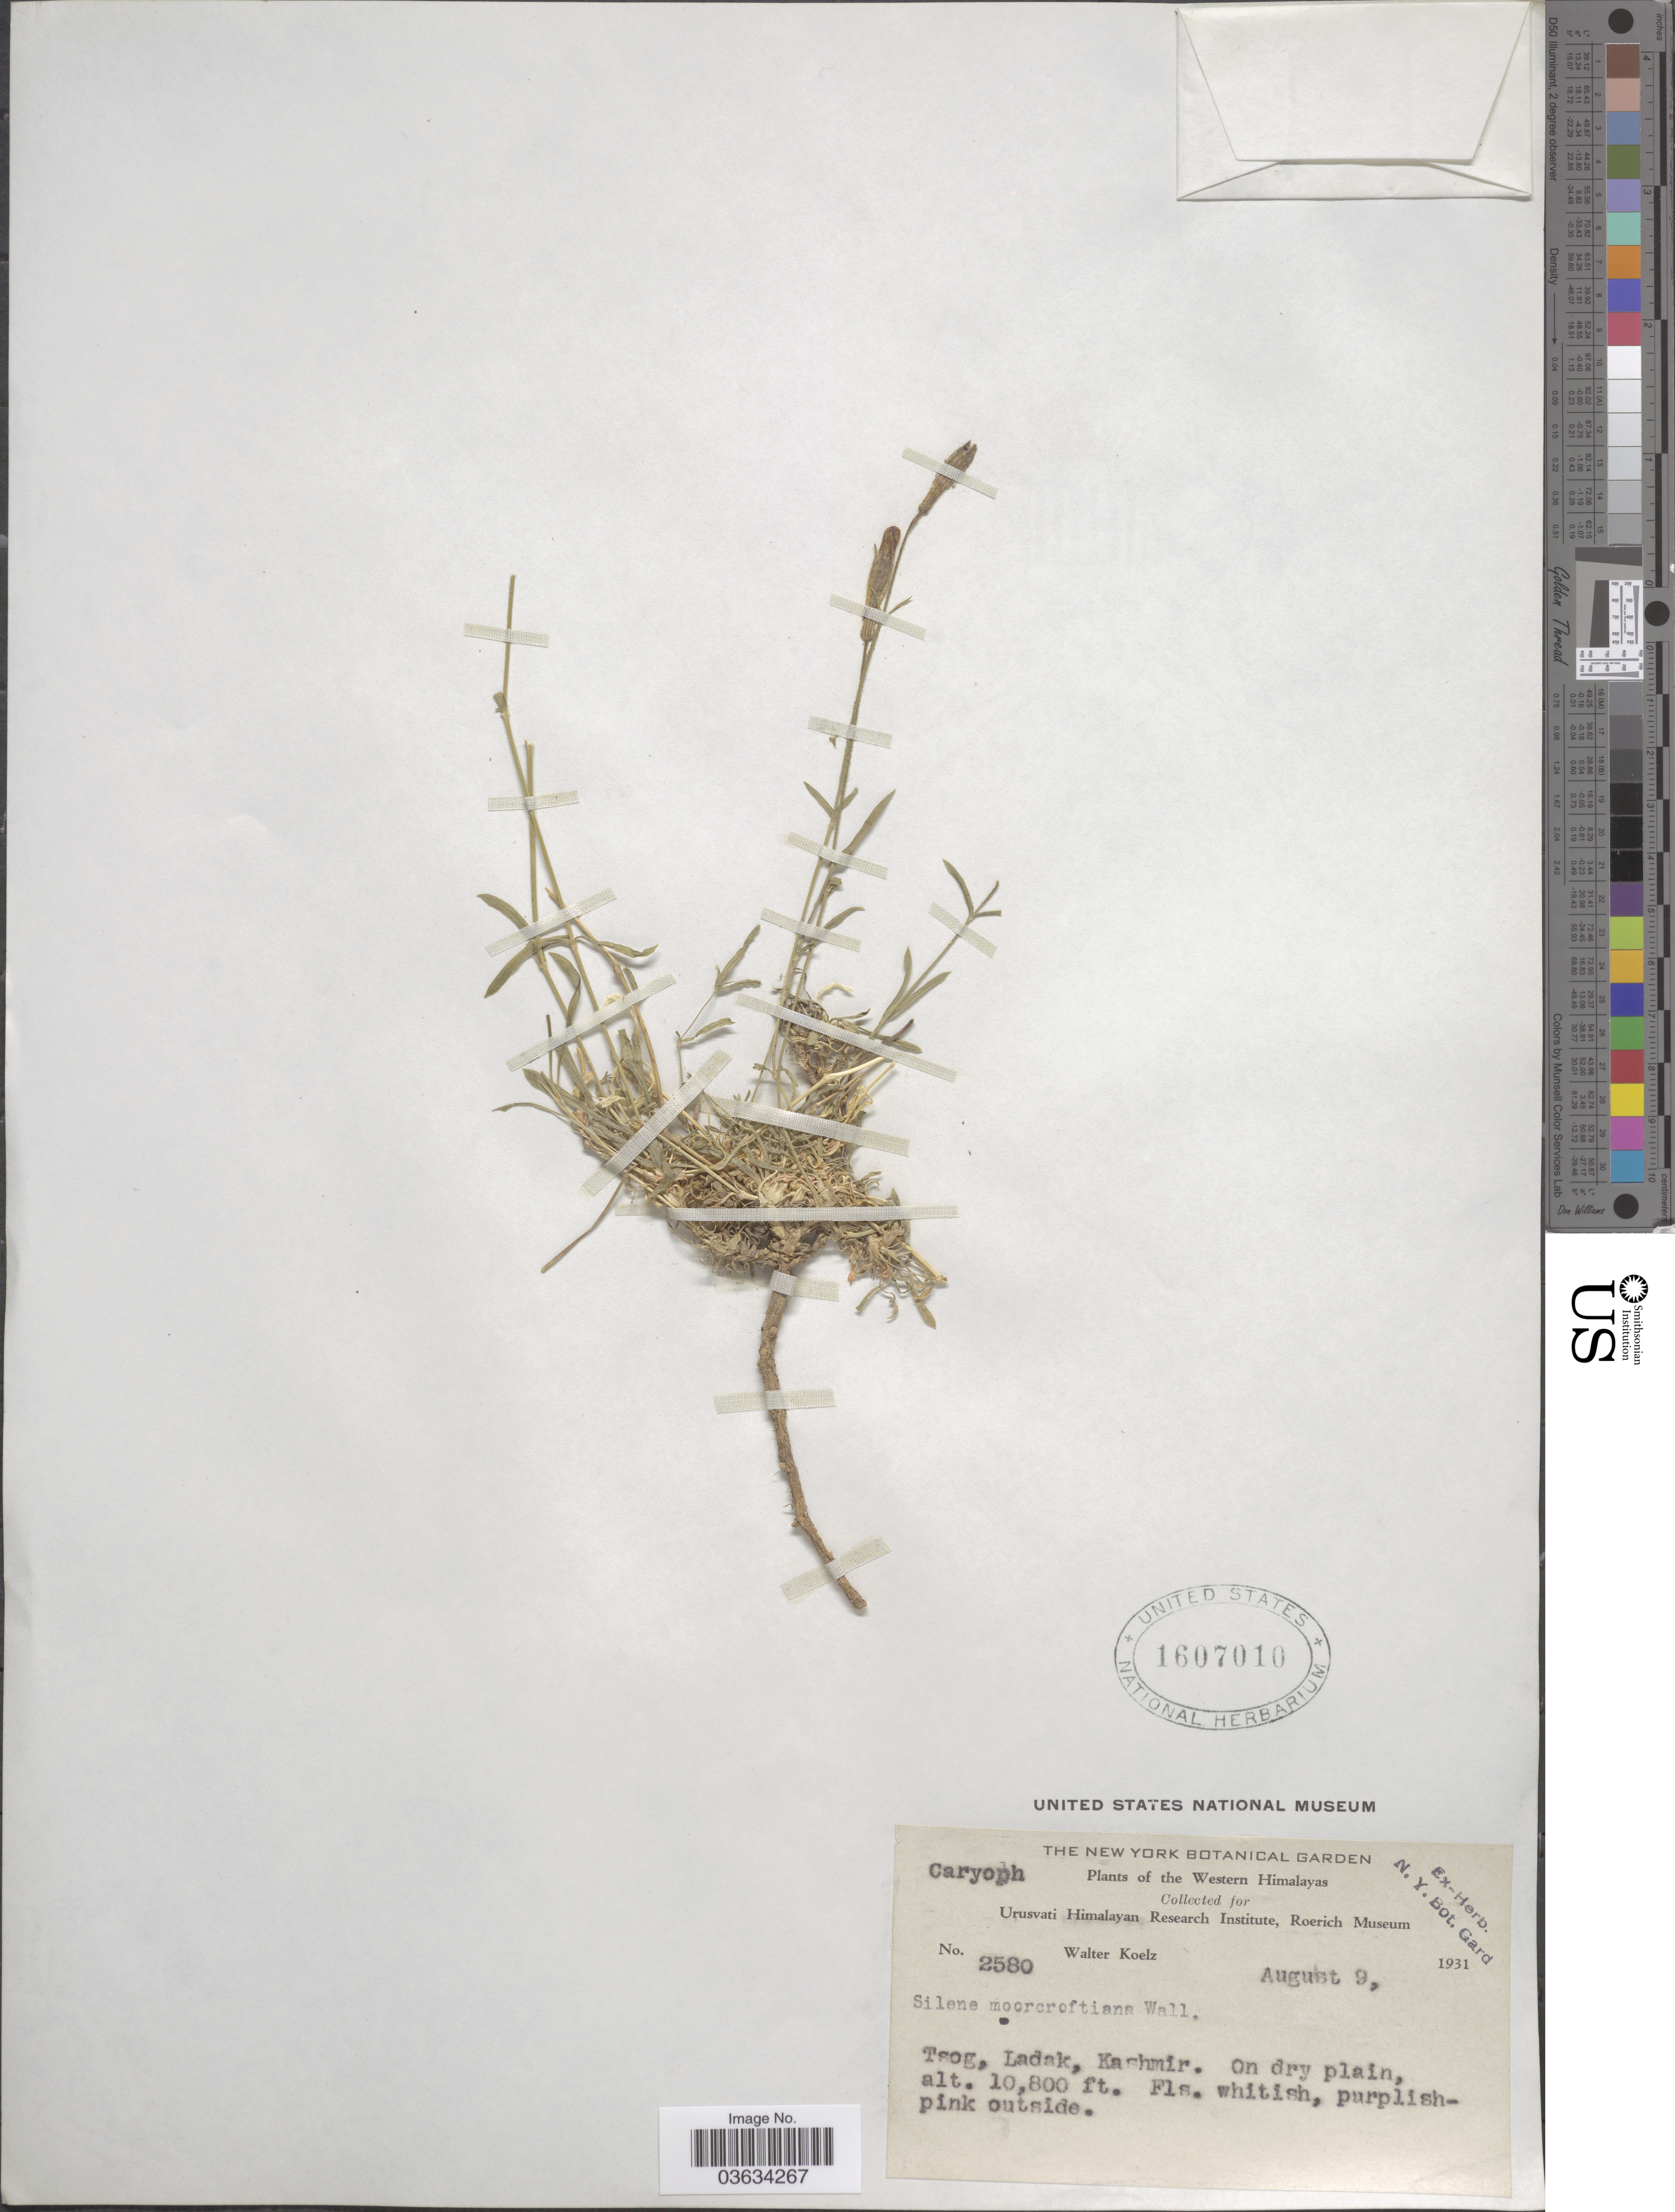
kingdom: Plantae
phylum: Tracheophyta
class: Magnoliopsida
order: Caryophyllales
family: Caryophyllaceae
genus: Silene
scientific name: Silene moorcroftiana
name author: Wall. ex Benth.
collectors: W. N. Koelz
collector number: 2580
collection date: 1931-08-09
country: India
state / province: Ladakh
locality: Western Himalayas. Tsog, Ladak, Kashmir.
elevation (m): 3292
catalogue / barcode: US 1607010